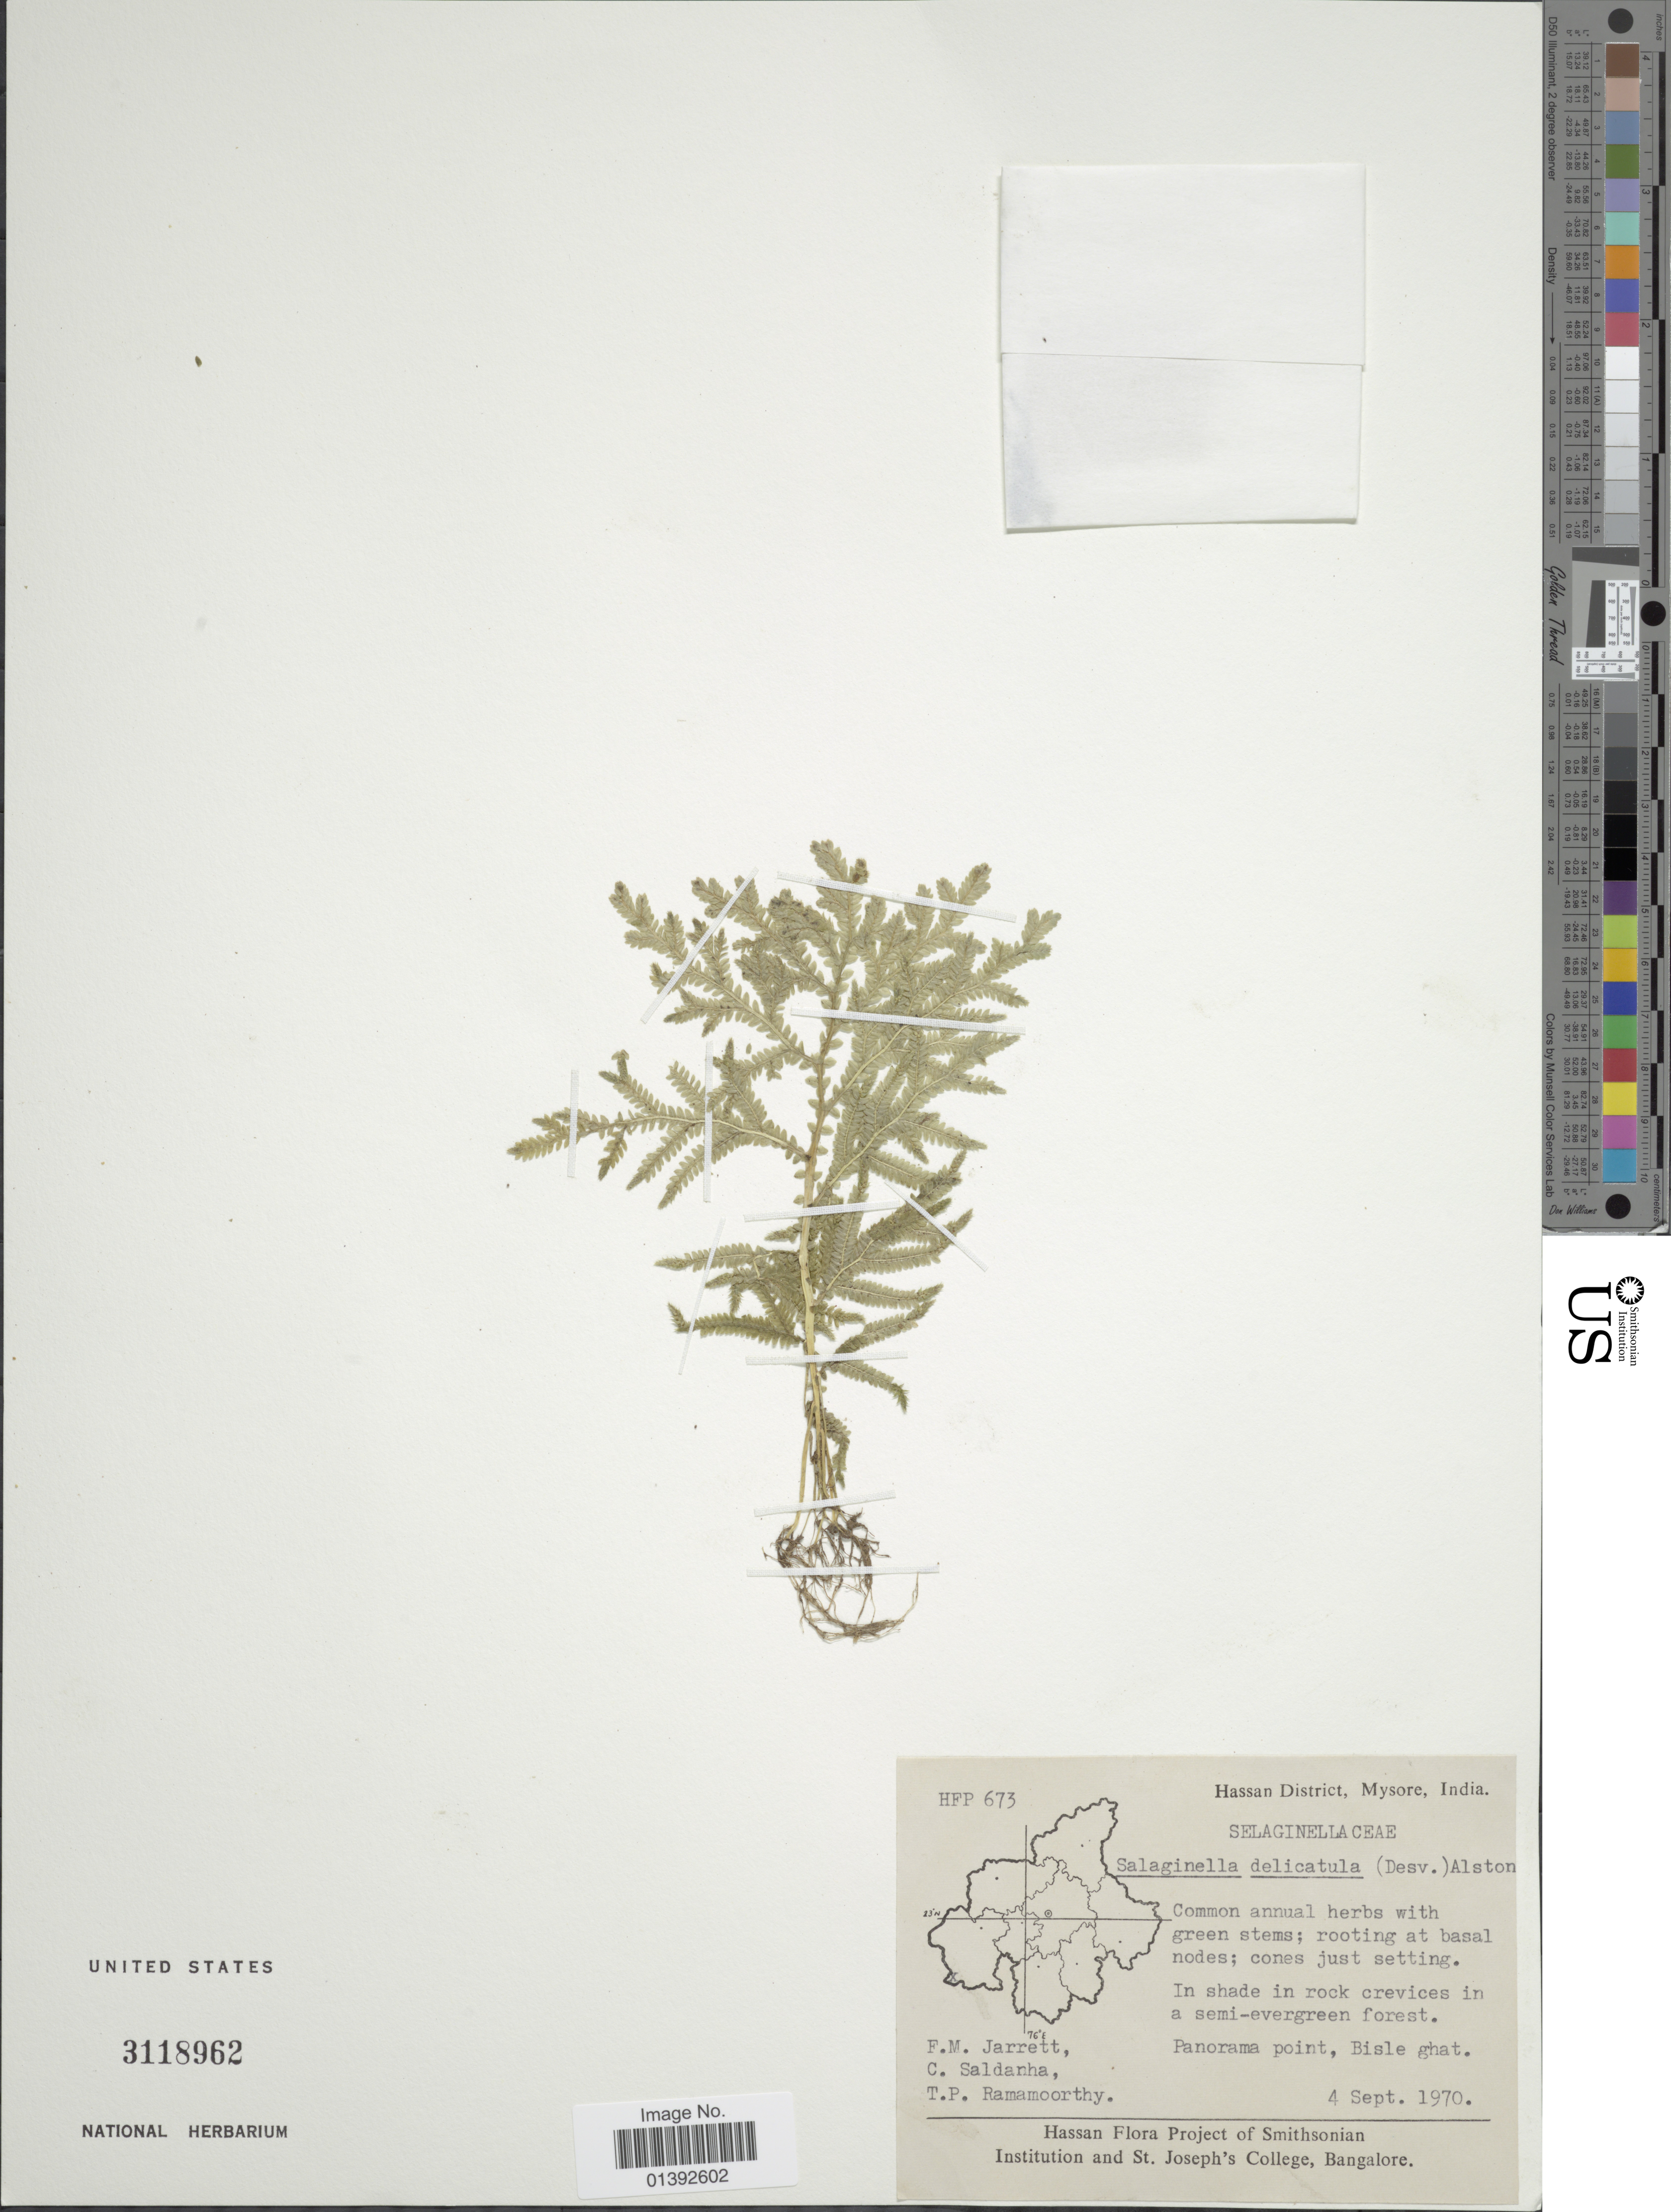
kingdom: Plantae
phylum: Tracheophyta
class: Lycopodiopsida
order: Selaginellales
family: Selaginellaceae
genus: Selaginella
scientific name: Selaginella delicatula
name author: (Desv.) Alston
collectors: F. M. Jarrett, C. Saldanha & T. P. Ramamoorthy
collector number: HFP 673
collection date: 1970-09-04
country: India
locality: Hassan District, Mysore, Panorama point, Bisle ghat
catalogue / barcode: US 3118962